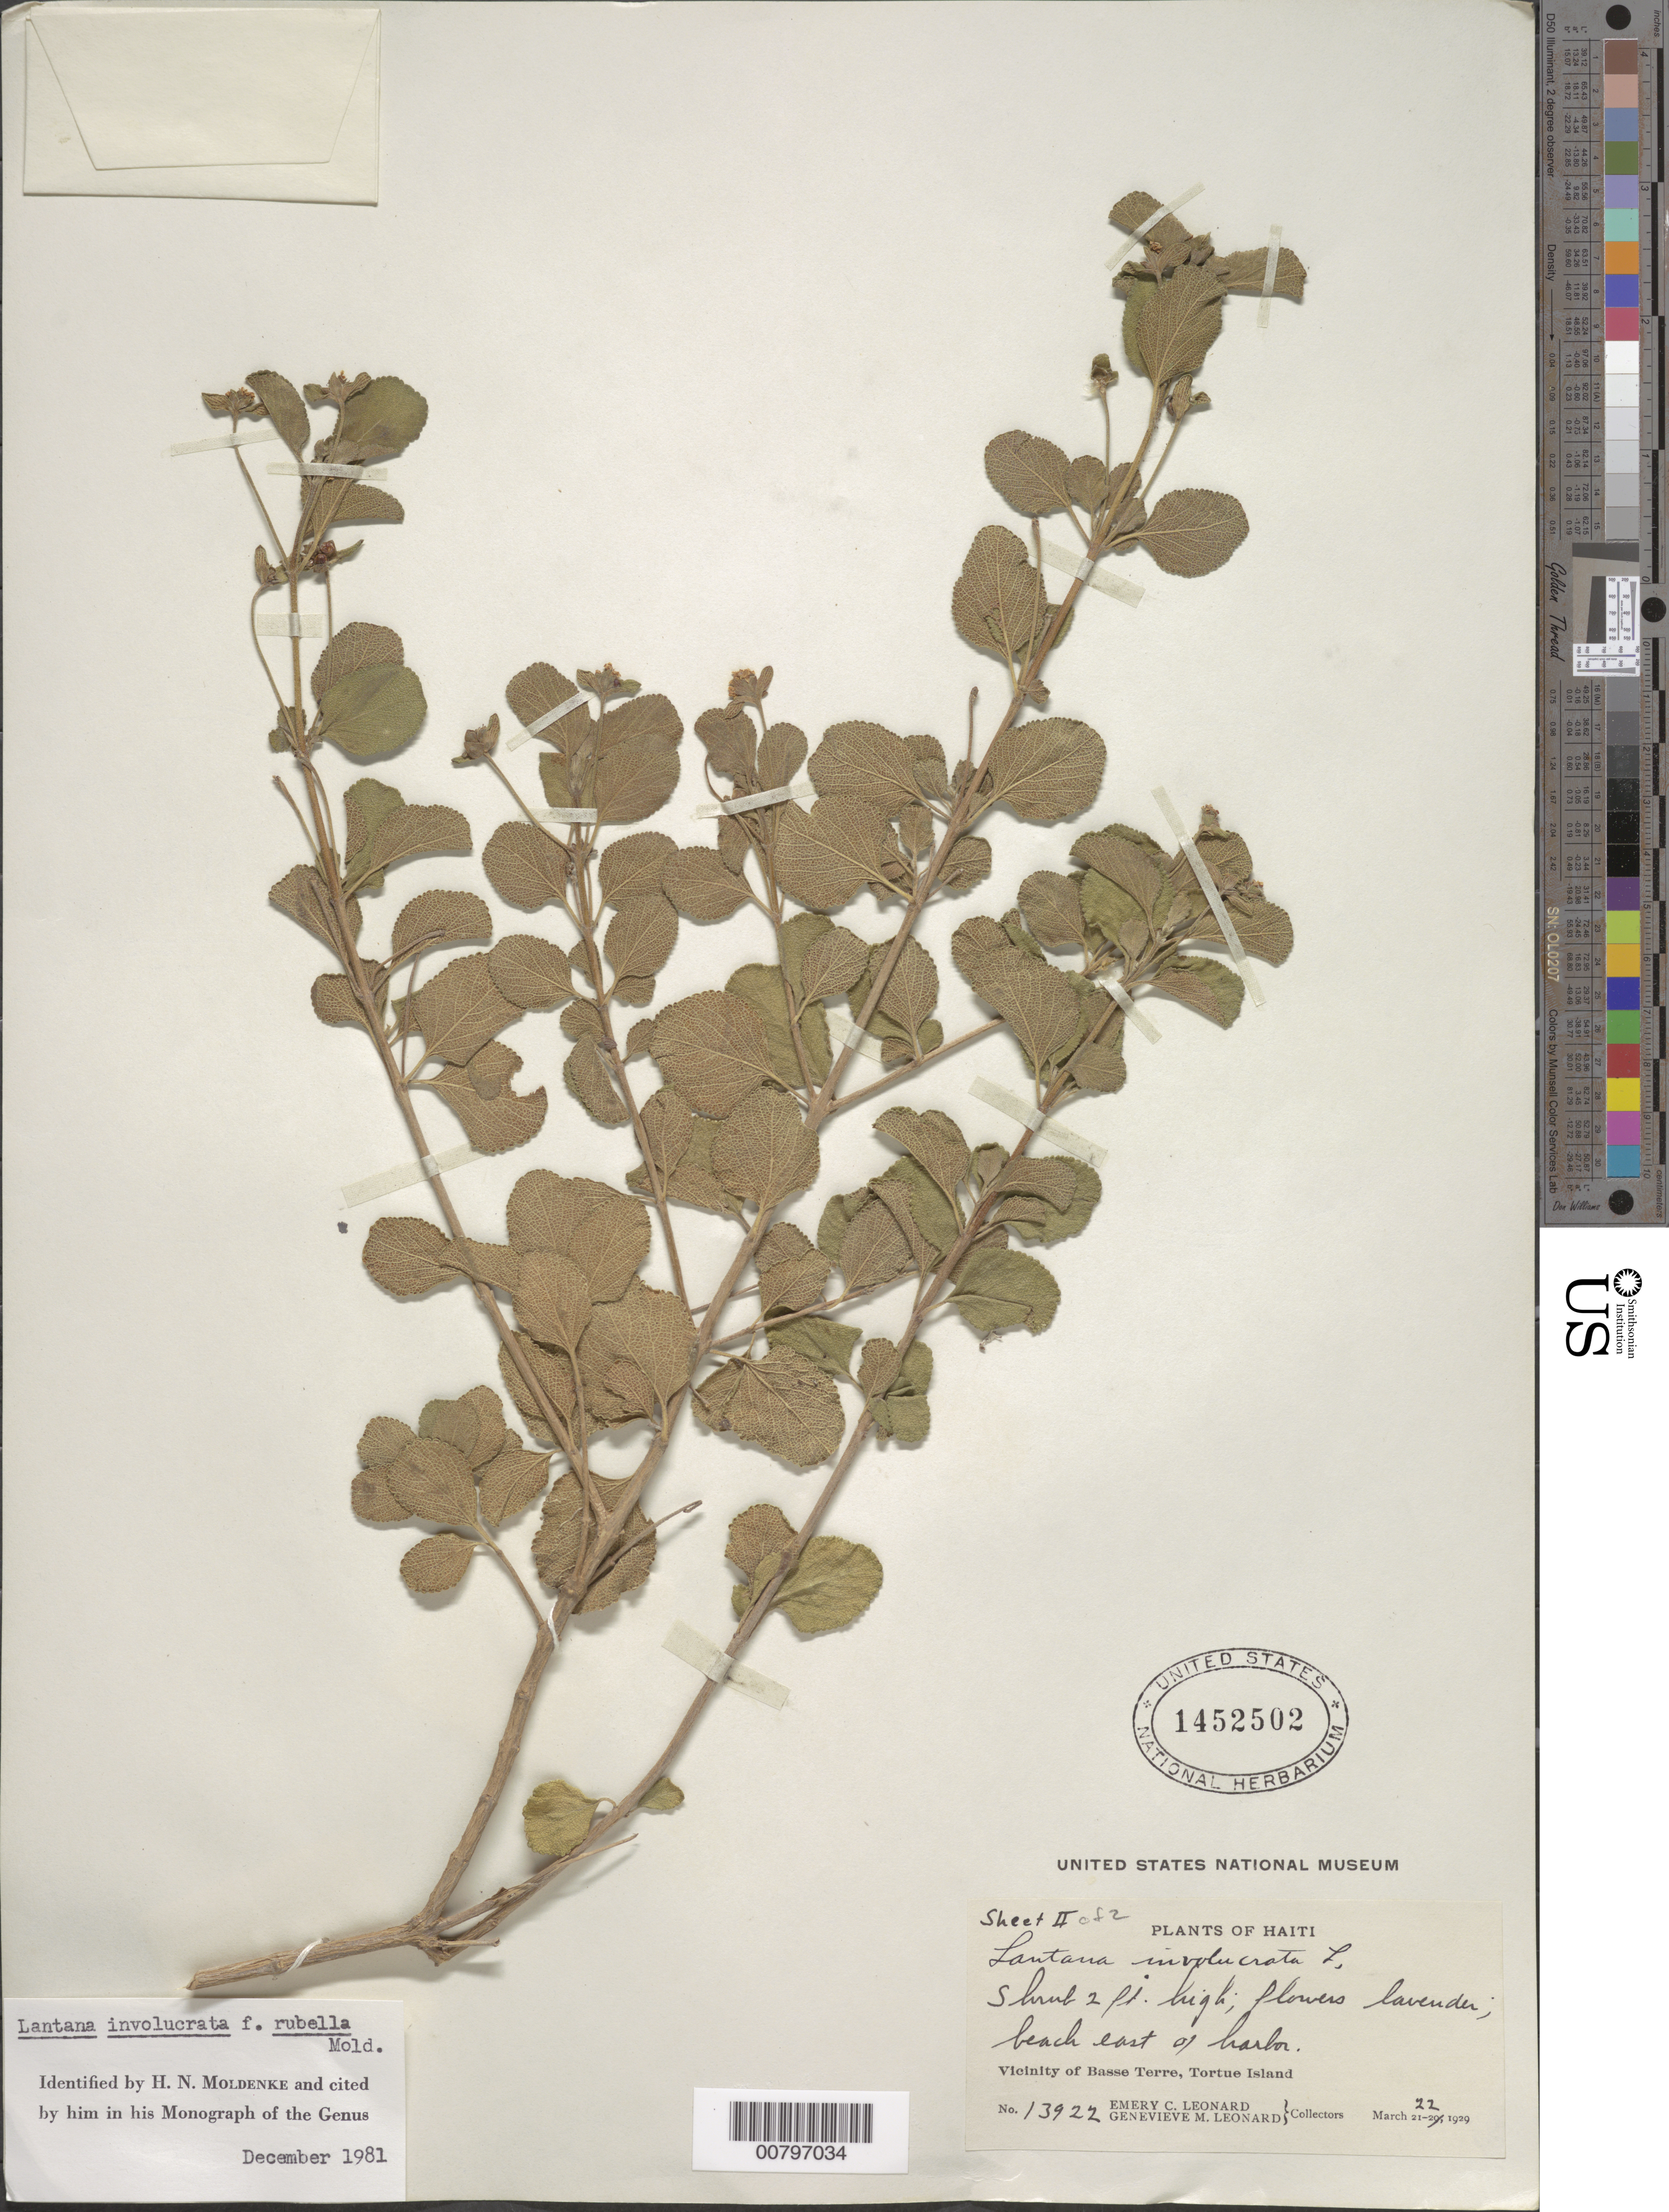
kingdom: Plantae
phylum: Tracheophyta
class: Magnoliopsida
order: Lamiales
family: Verbenaceae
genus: Lantana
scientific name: Lantana involucrata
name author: L.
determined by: Moldenke, H. N.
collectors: E. C. Leonard & G. M. Leonard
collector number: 13922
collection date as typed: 22 Mar 1929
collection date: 1929-03-22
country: Haiti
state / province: Nord-Ouest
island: Île de la Tortue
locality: Vicinity of Basse Terre, E of harbor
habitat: Beach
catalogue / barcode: US 1452502